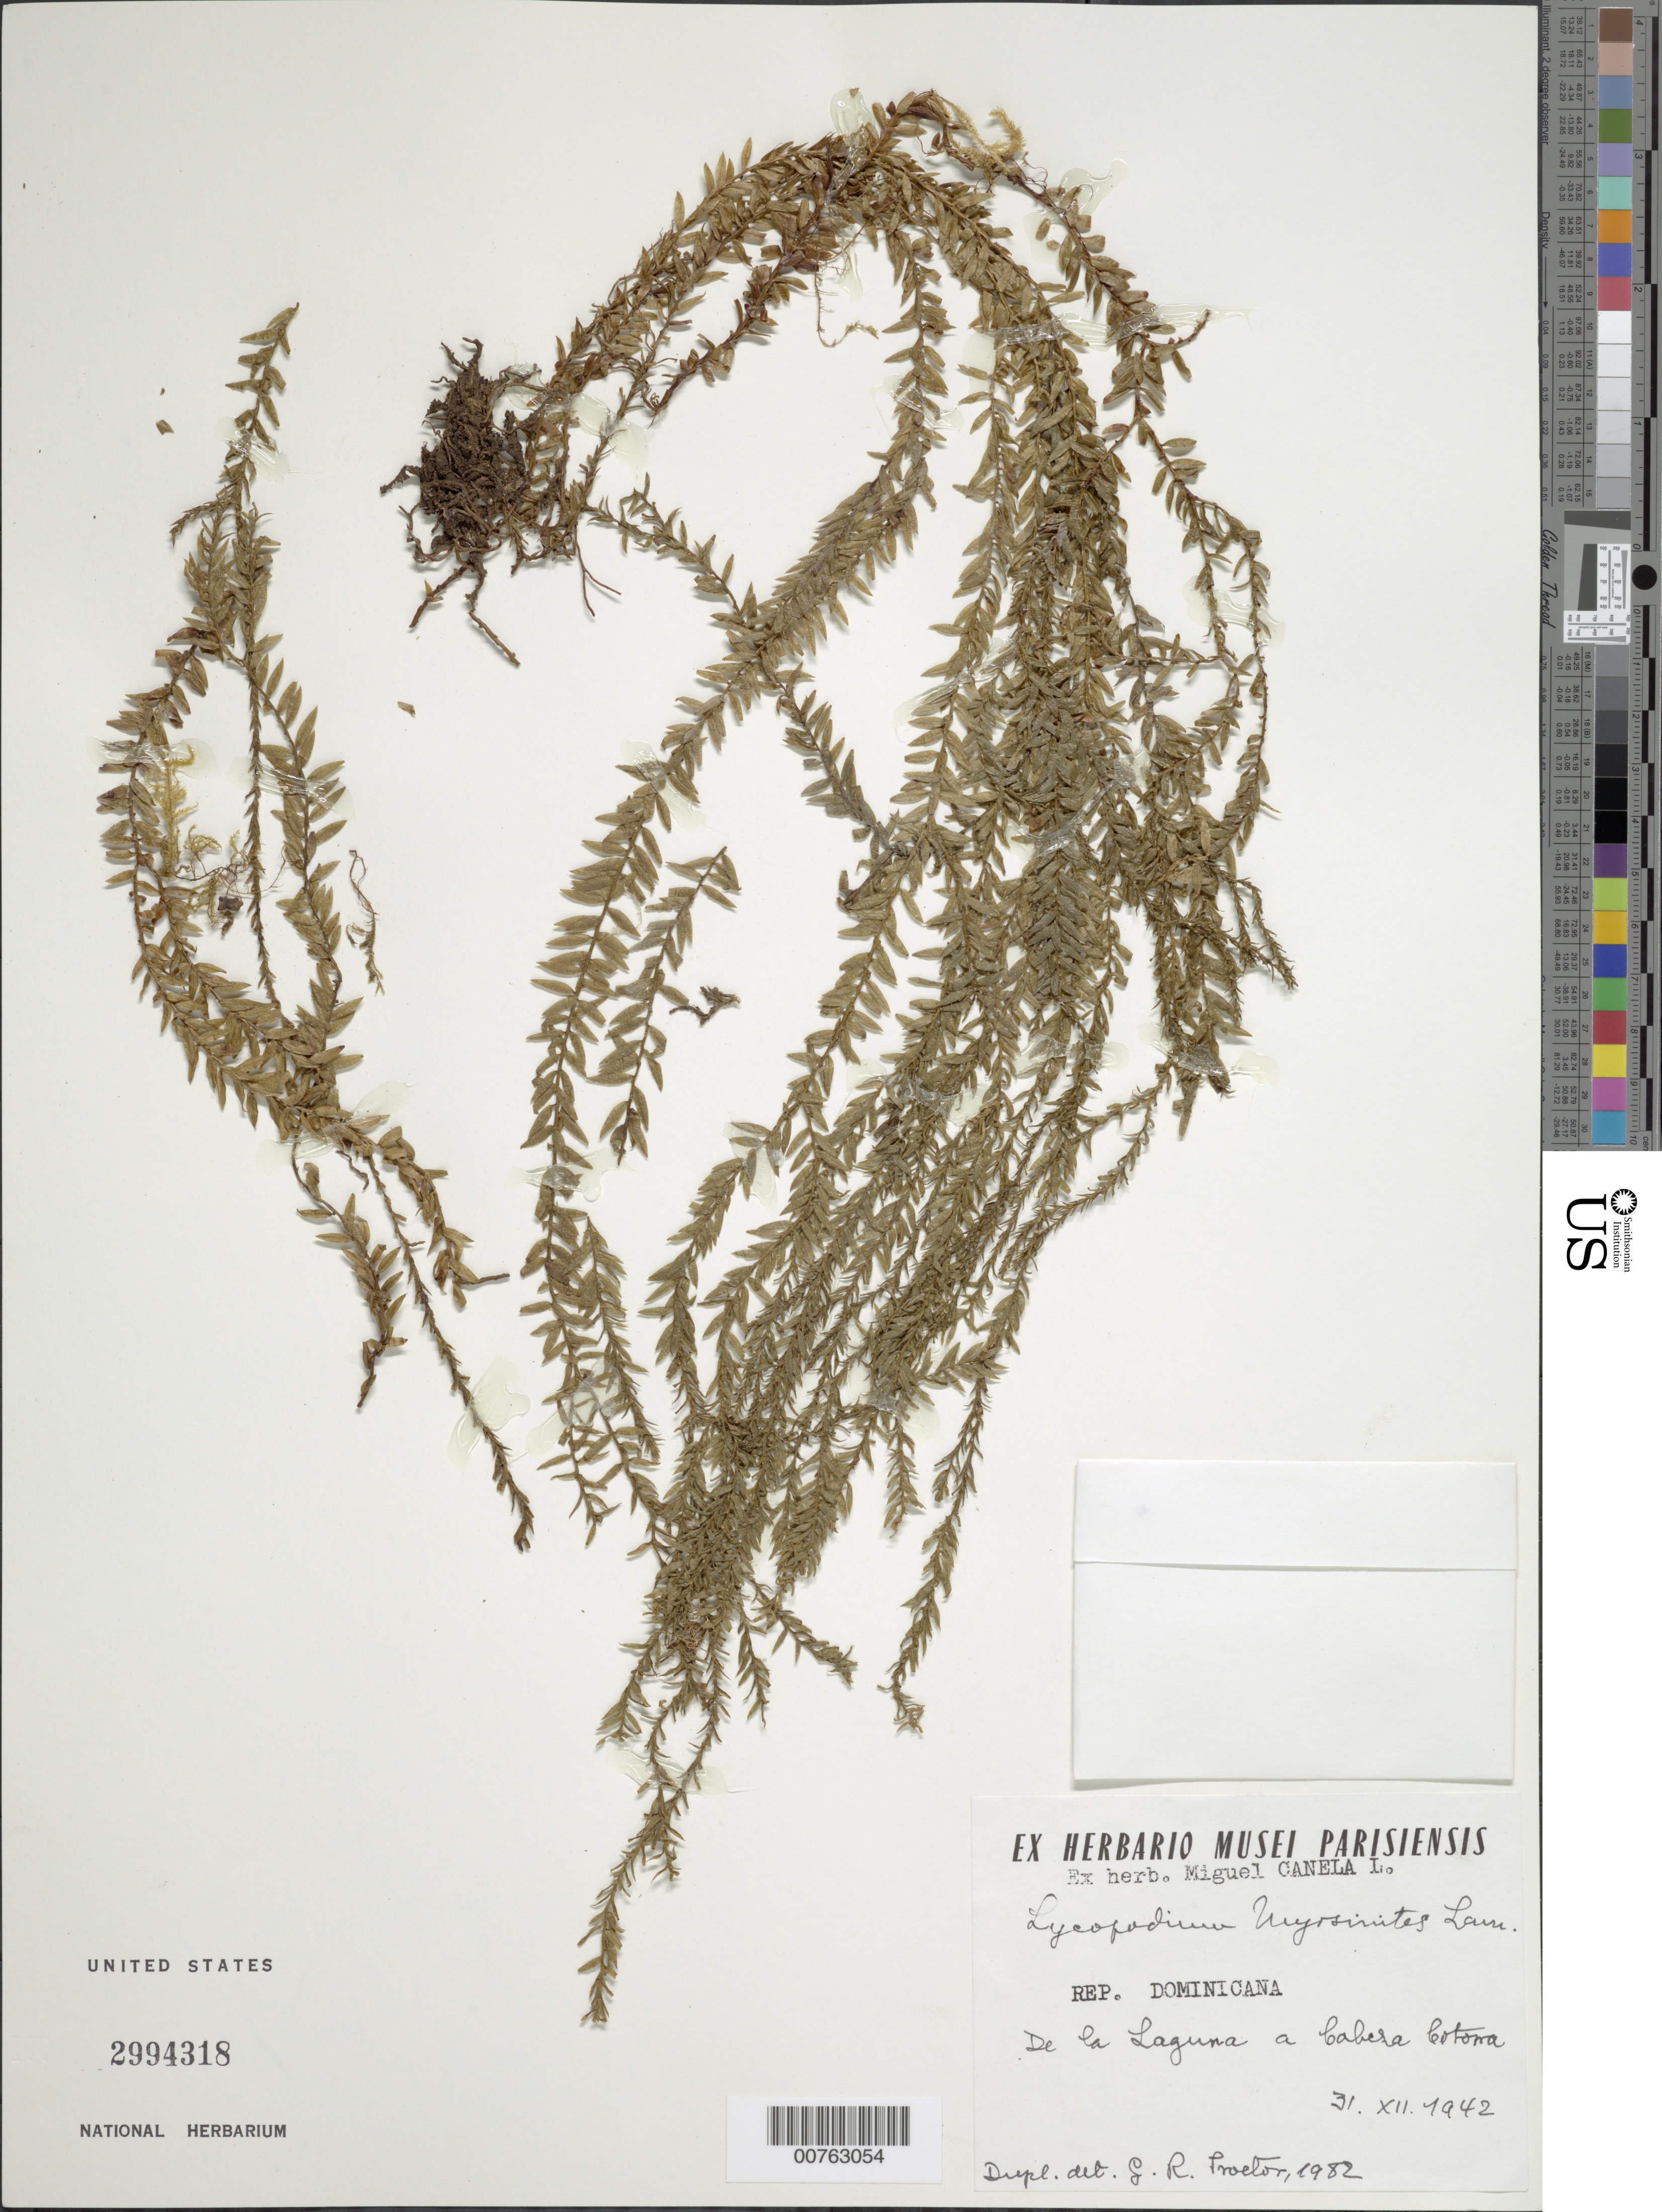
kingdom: Plantae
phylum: Tracheophyta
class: Lycopodiopsida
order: Lycopodiales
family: Lycopodiaceae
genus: Phlegmariurus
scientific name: Phlegmariurus myrsinites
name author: (Lam.) B. Øllg.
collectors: M. Canela Lazaro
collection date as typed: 31 Dec 1942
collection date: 1942-12-31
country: Dominican Republic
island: Hispaniola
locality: De La Laguna a Cabeza Cotorra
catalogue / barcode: US 2994318